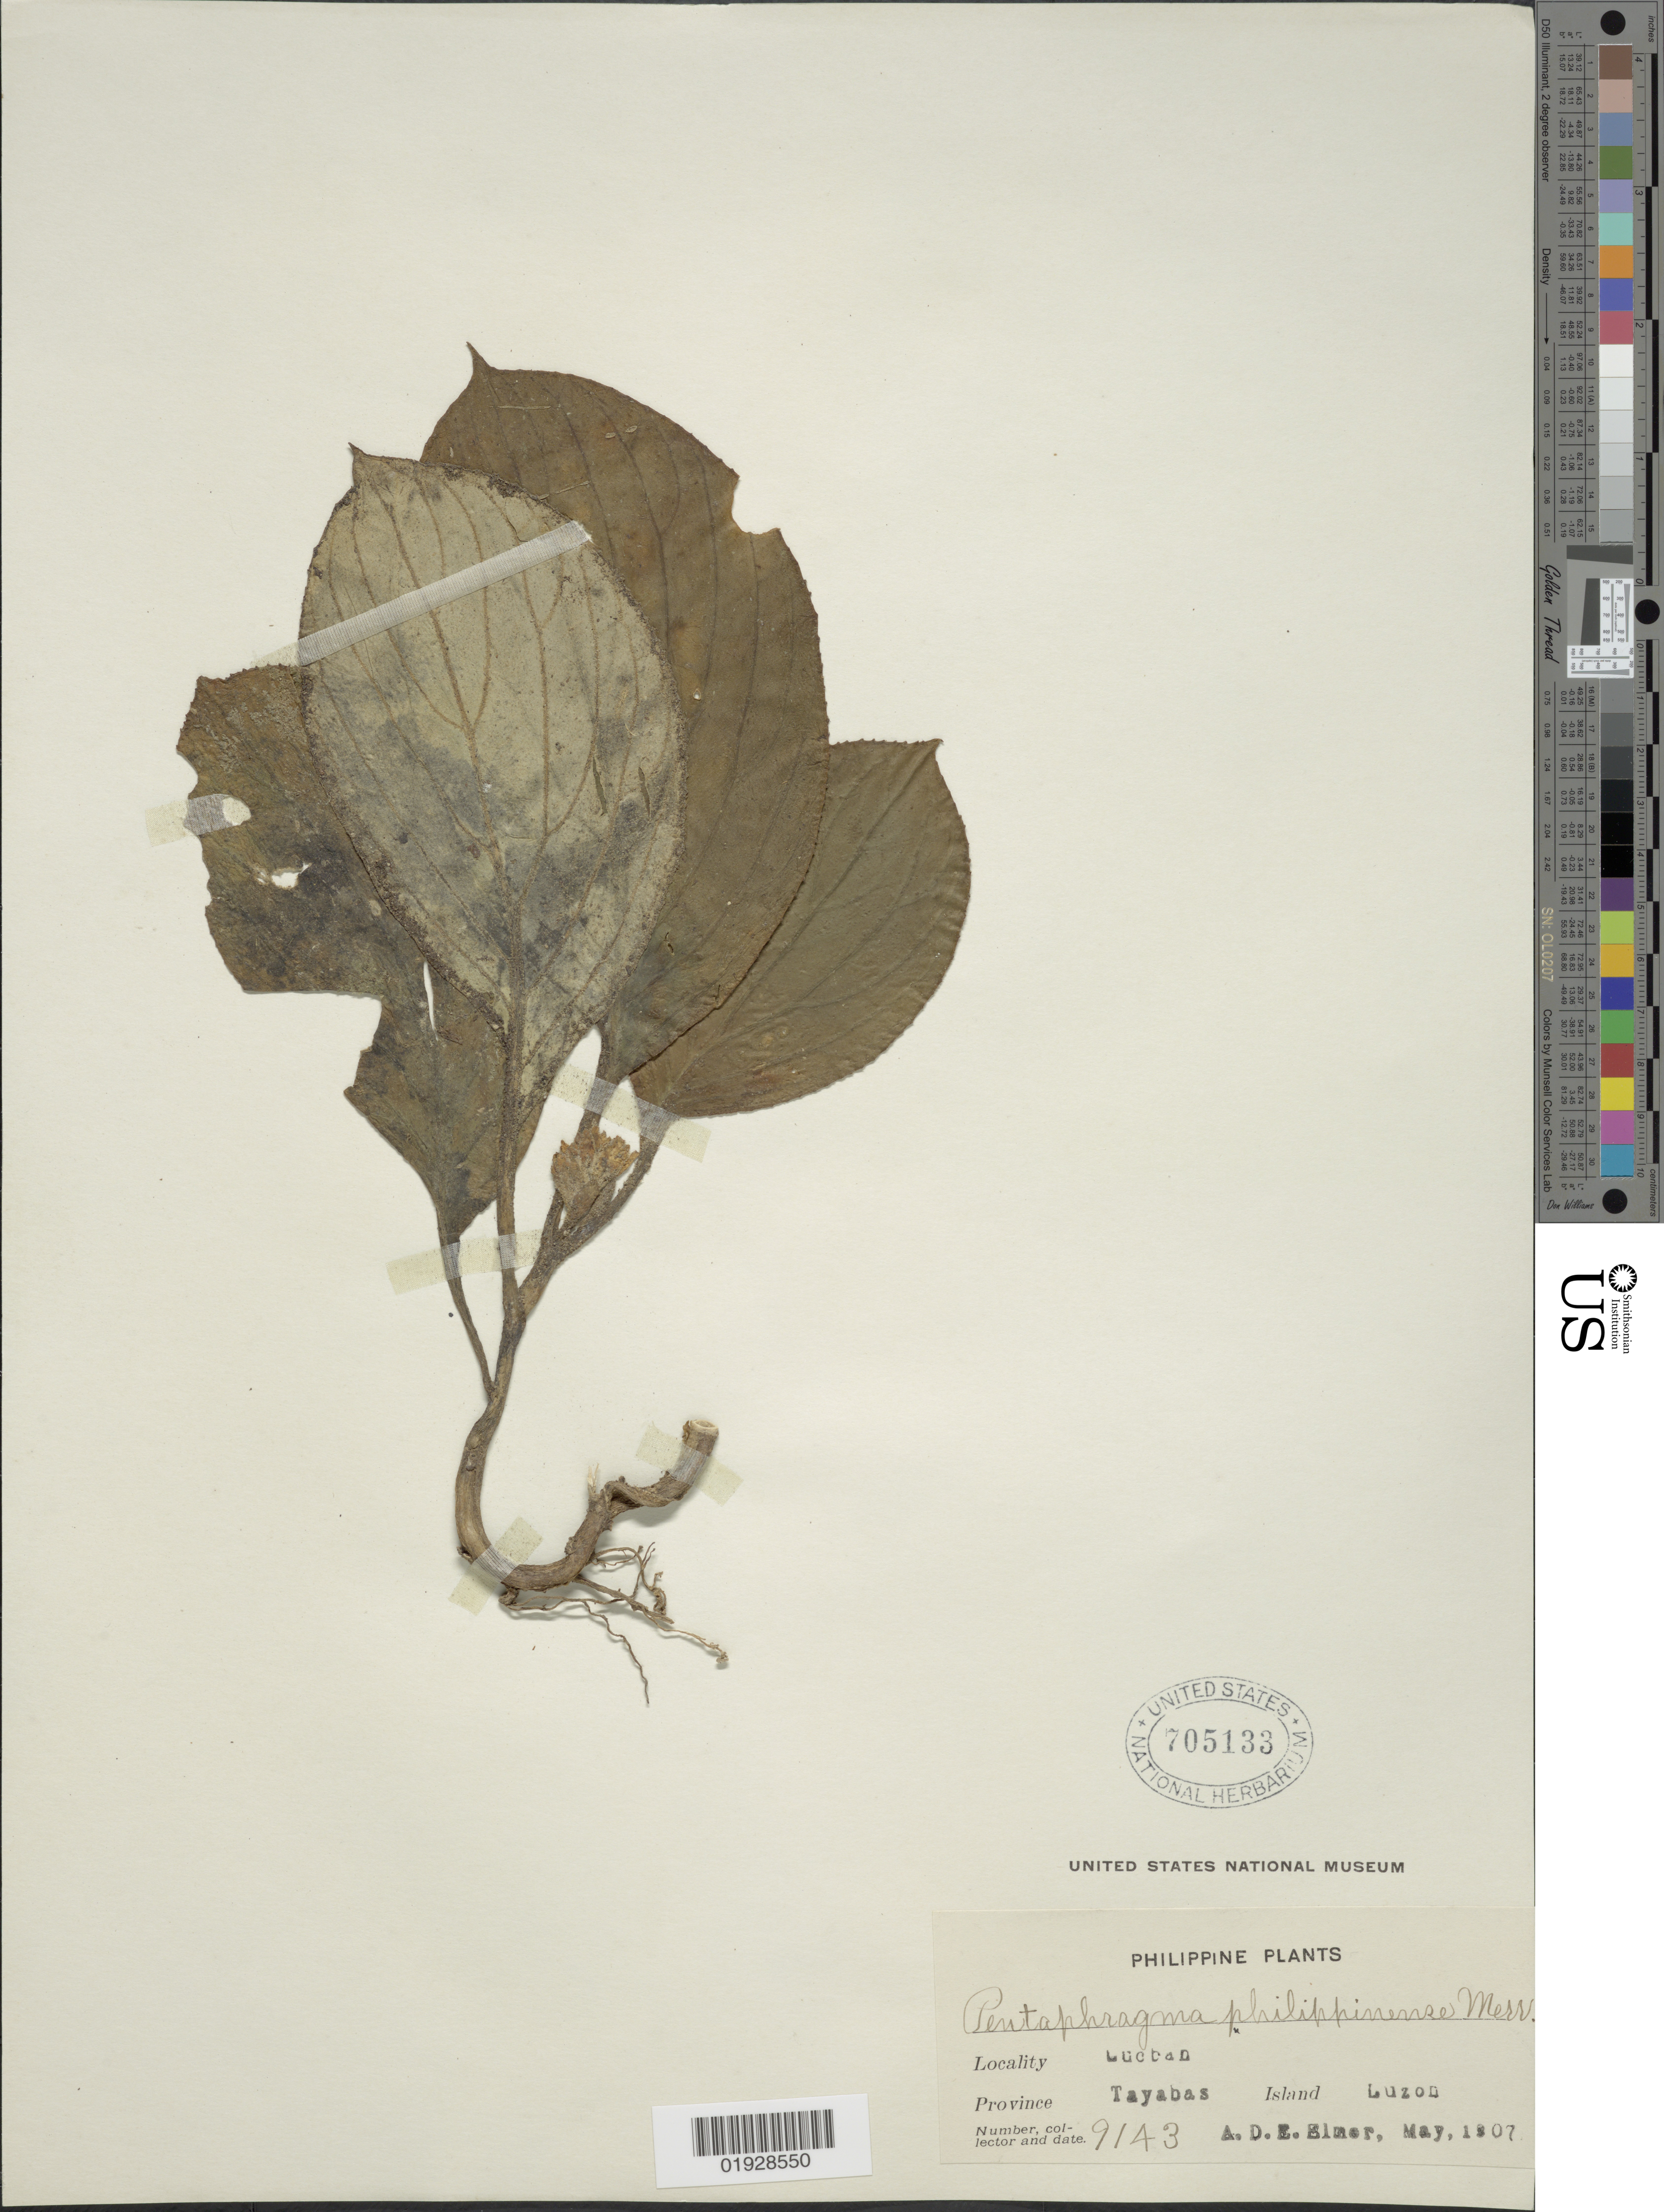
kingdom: Plantae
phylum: Tracheophyta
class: Magnoliopsida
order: Asterales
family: Pentaphragmataceae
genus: Pentaphragma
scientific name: Pentaphragma philippinensis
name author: Merr.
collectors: A. D. E. Elmer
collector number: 9143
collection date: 1907-05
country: Philippines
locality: Lucban , Province Tayabas, Island Luzon.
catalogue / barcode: US 705133